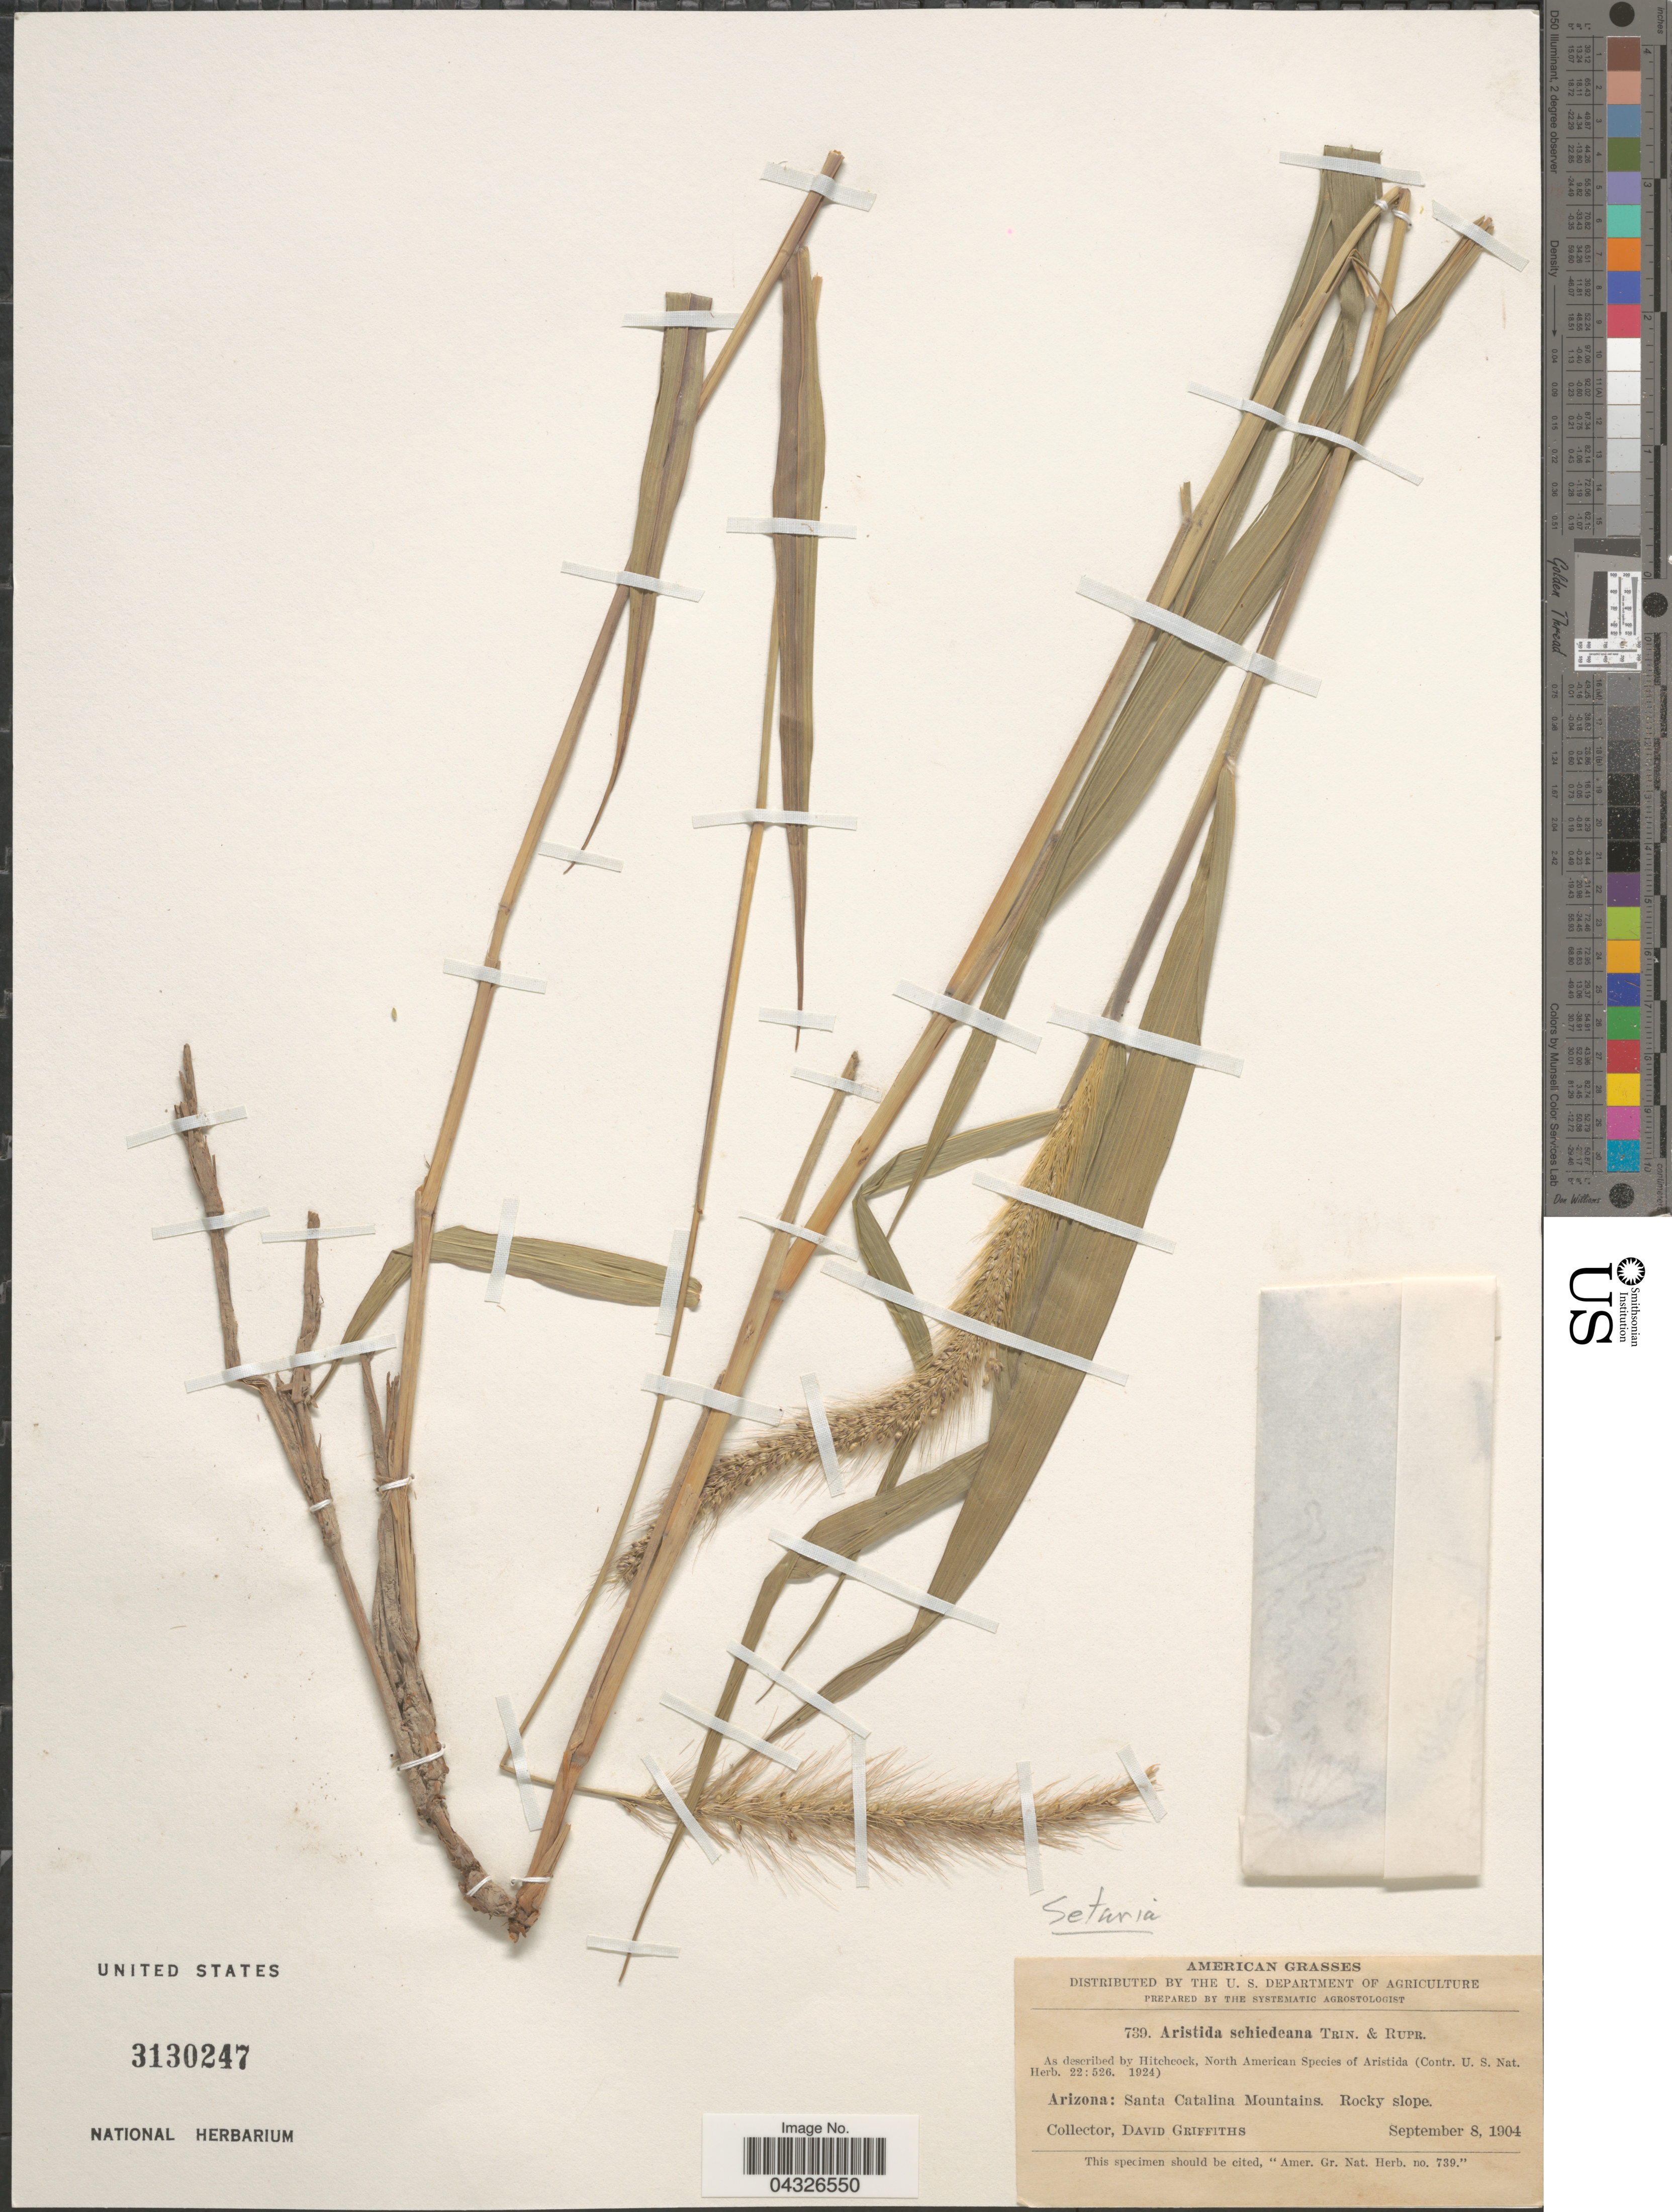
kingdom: Plantae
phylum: Tracheophyta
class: Liliopsida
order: Poales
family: Poaceae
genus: Setaria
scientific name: Setaria sp.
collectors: D. Griffiths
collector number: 739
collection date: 1904-09-08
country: United States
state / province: Arizona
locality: Santa Catalina Mountains.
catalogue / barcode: US 3130247